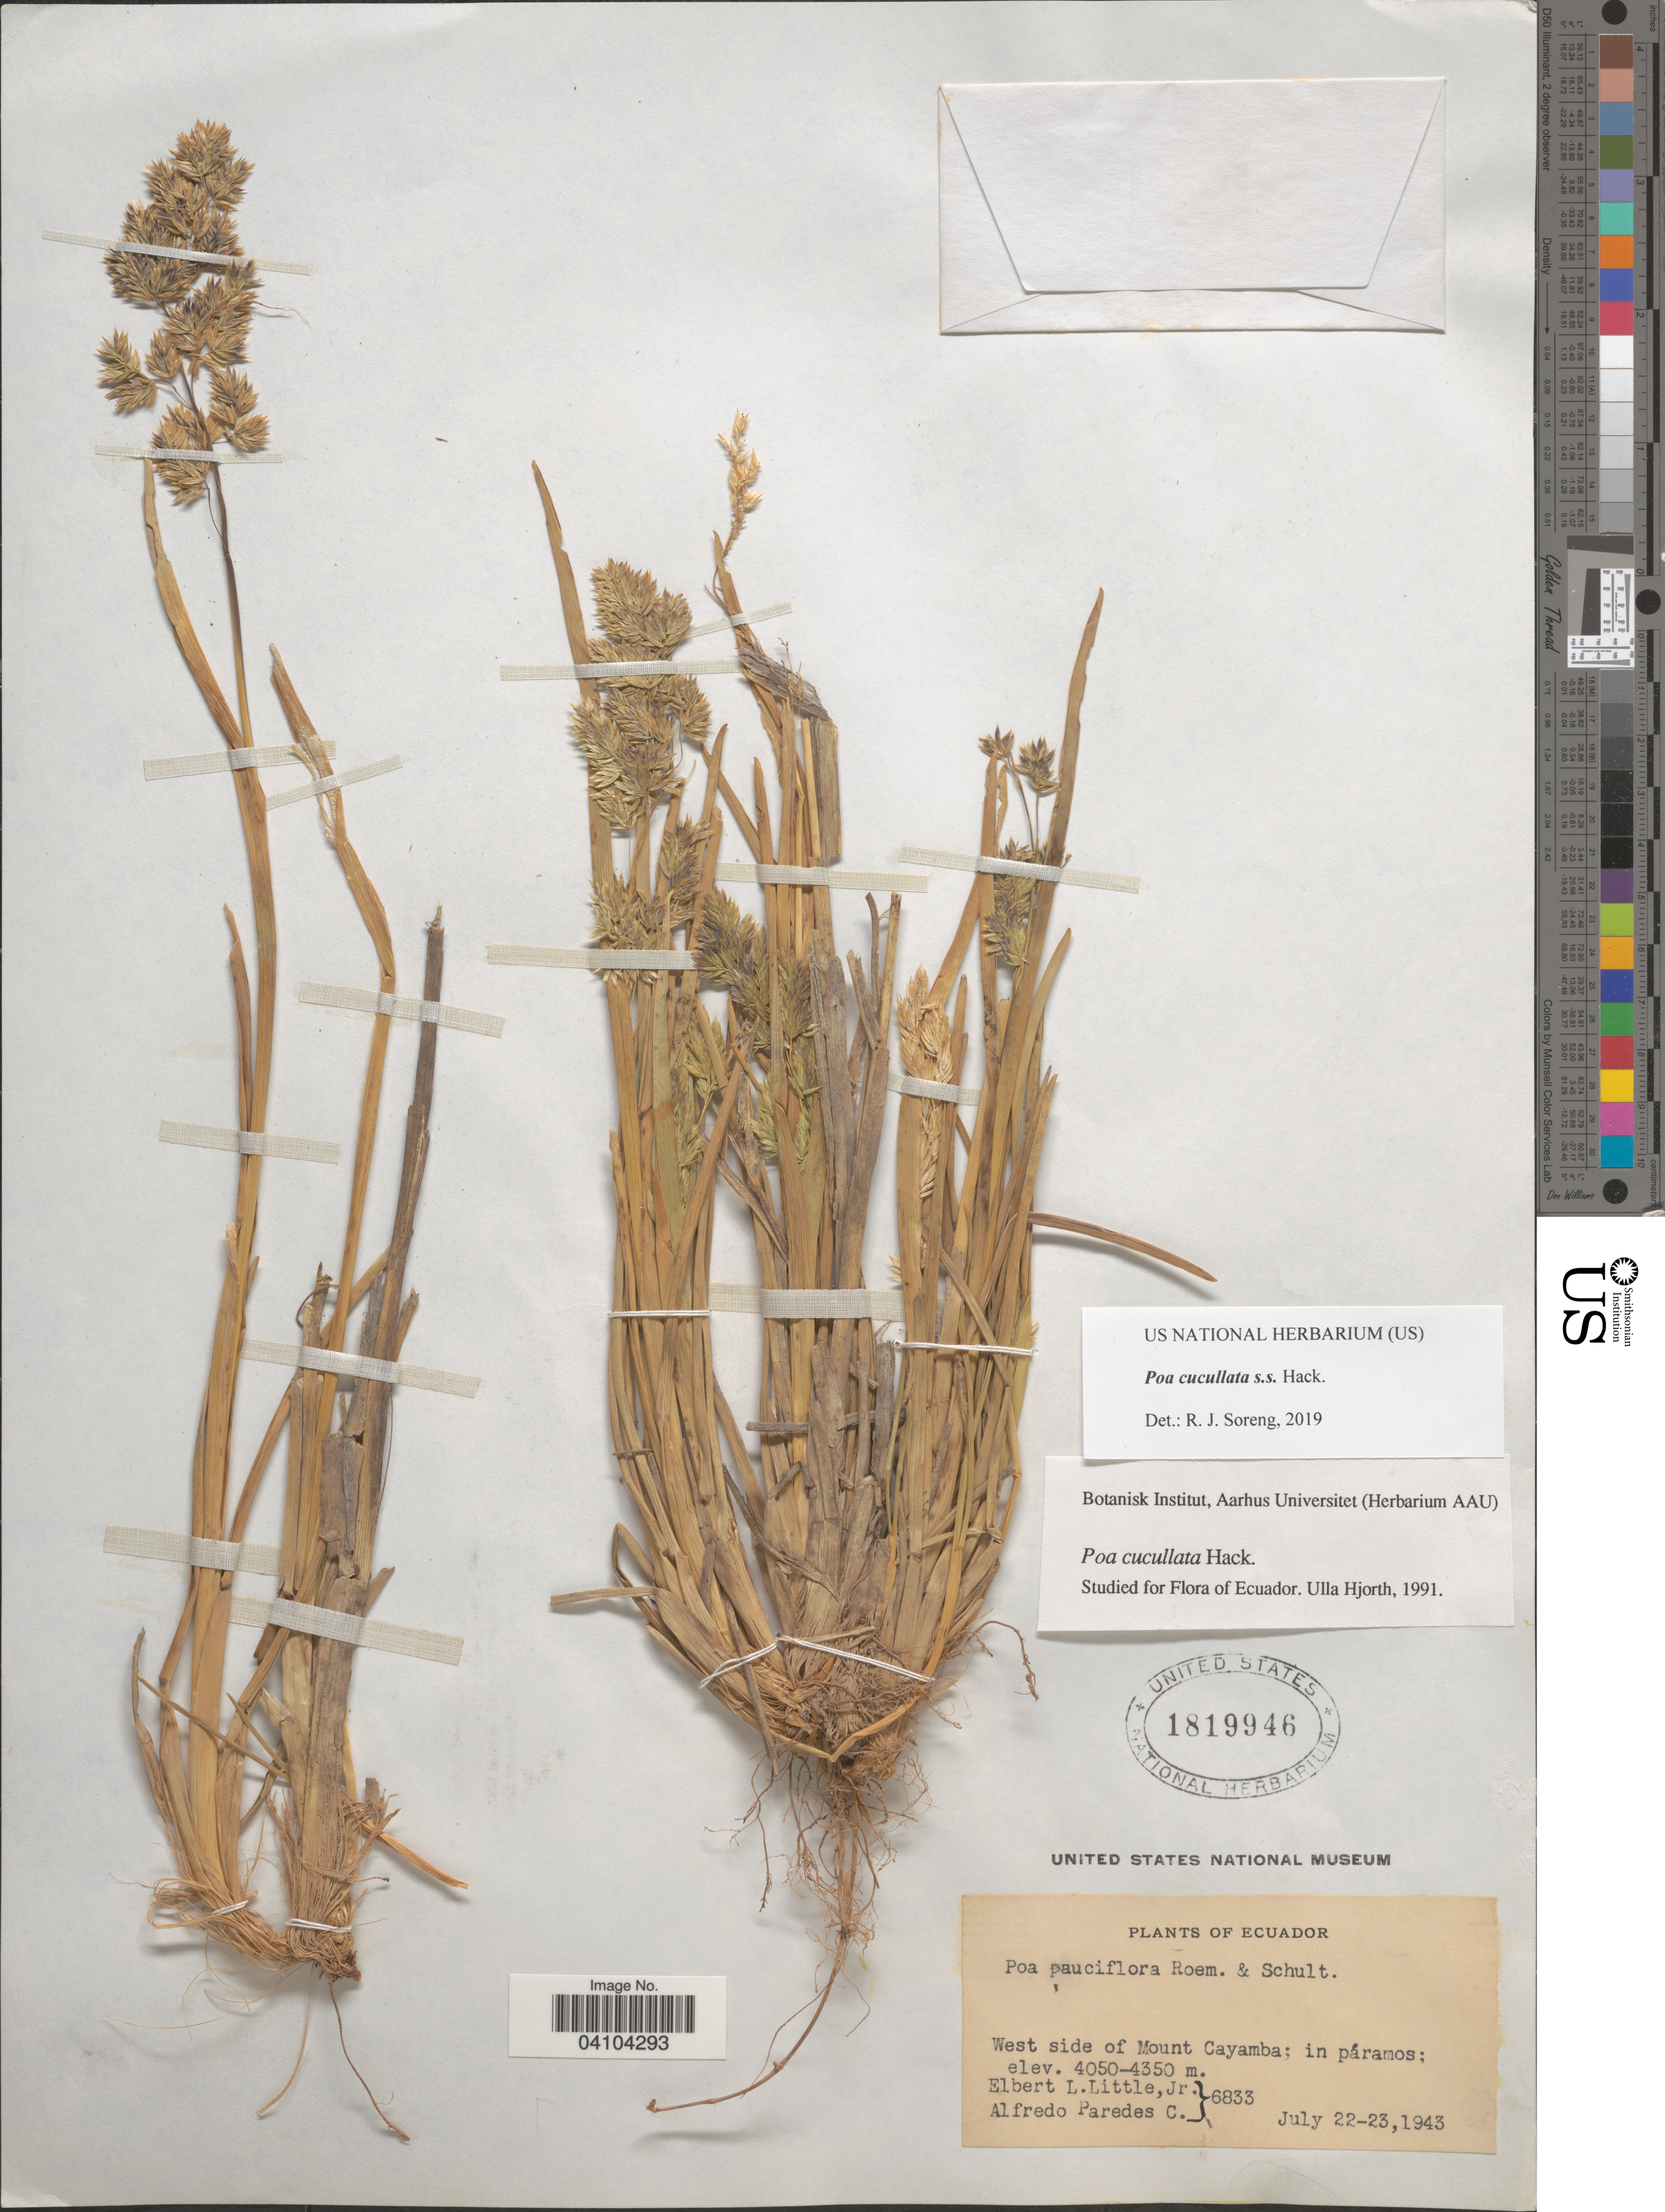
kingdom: Plantae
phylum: Tracheophyta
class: Liliopsida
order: Poales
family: Poaceae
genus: Poa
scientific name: Poa cucullata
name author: Hack.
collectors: E. L. Little & A. Paredes C.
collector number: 6833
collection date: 1943-07-22/1943-07-23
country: Ecuador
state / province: Pichincha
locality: West side of Mount Cayamba; in páramos.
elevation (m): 4050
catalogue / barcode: US 1819946